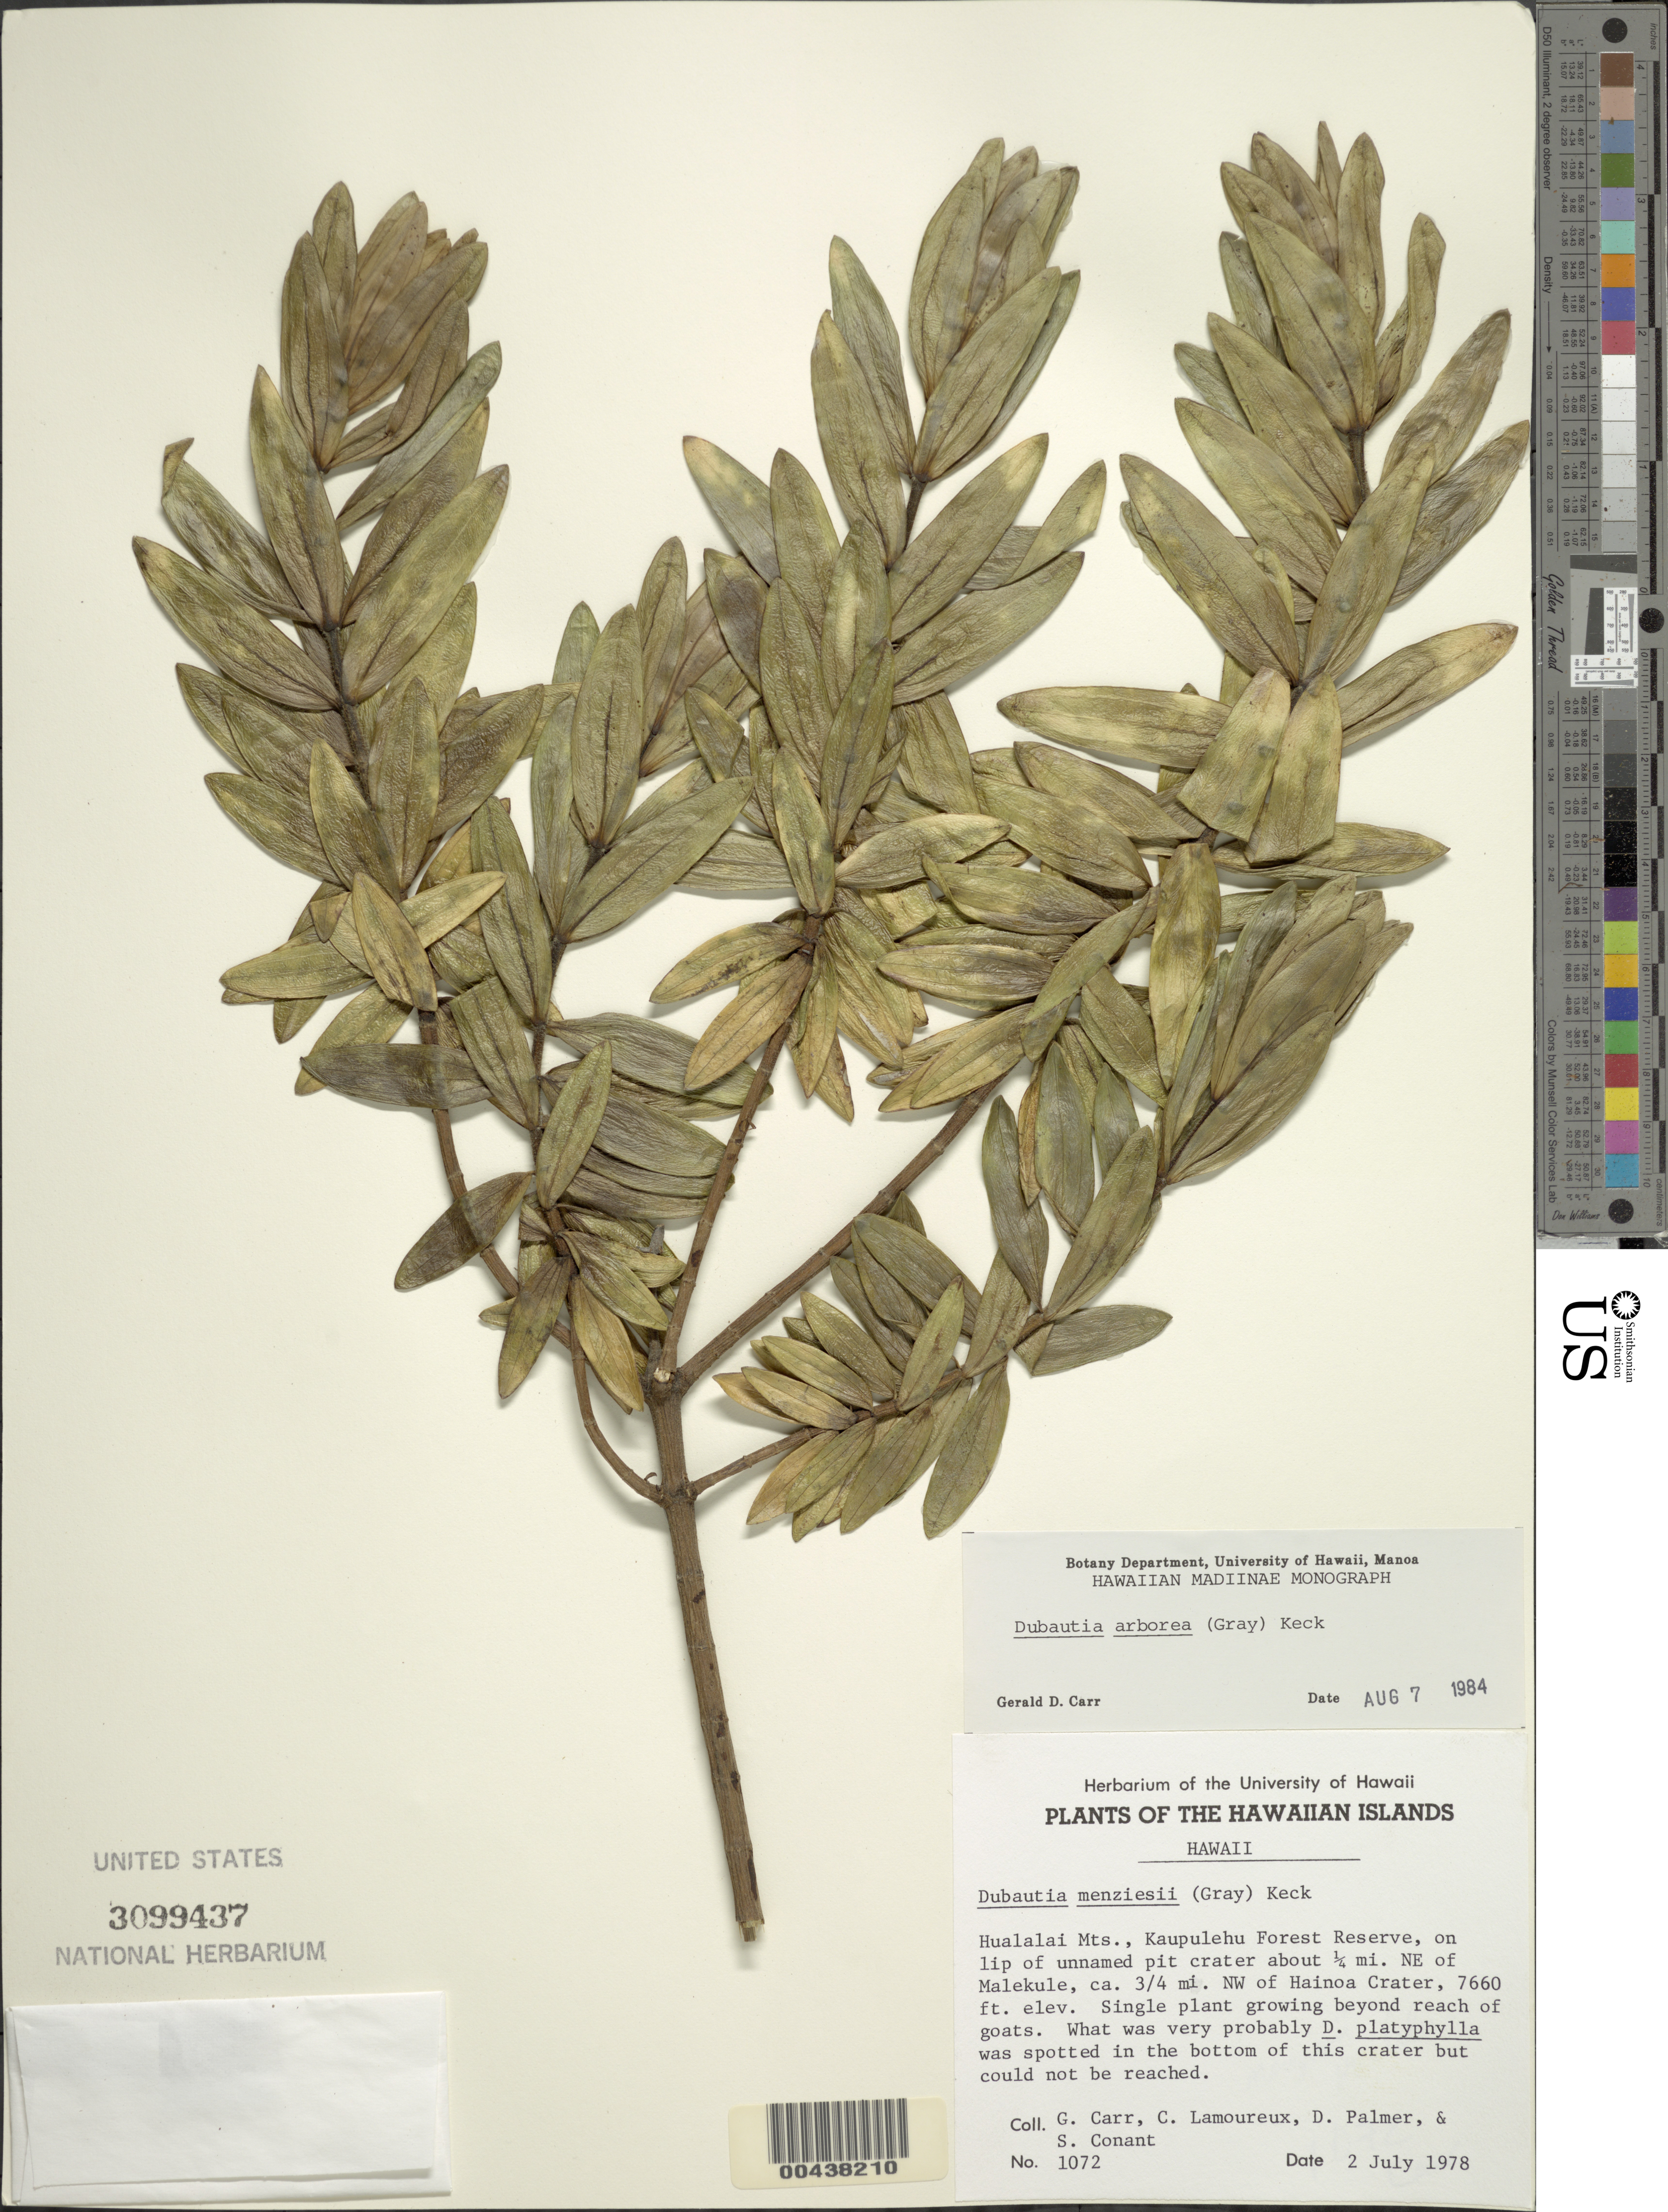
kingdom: Plantae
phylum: Tracheophyta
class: Magnoliopsida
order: Asterales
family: Asteraceae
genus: Dubautia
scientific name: Dubautia arborea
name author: (A. Gray) D.D. Keck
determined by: Carr, G. D.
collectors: G. D. Carr, C. Lamoureux, D. Palmer & S. Conant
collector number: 1072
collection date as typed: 2 Jul 1978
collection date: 1978-07-02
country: United States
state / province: Hawaii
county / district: Hawaii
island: Hawaii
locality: Hualalai Mts., Kaupulehu Forest Reserve on lip of unnamed pit crater about 0.25 mi NE of Malekule, 0.75 mi NW of...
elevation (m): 2335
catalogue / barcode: US 3099437